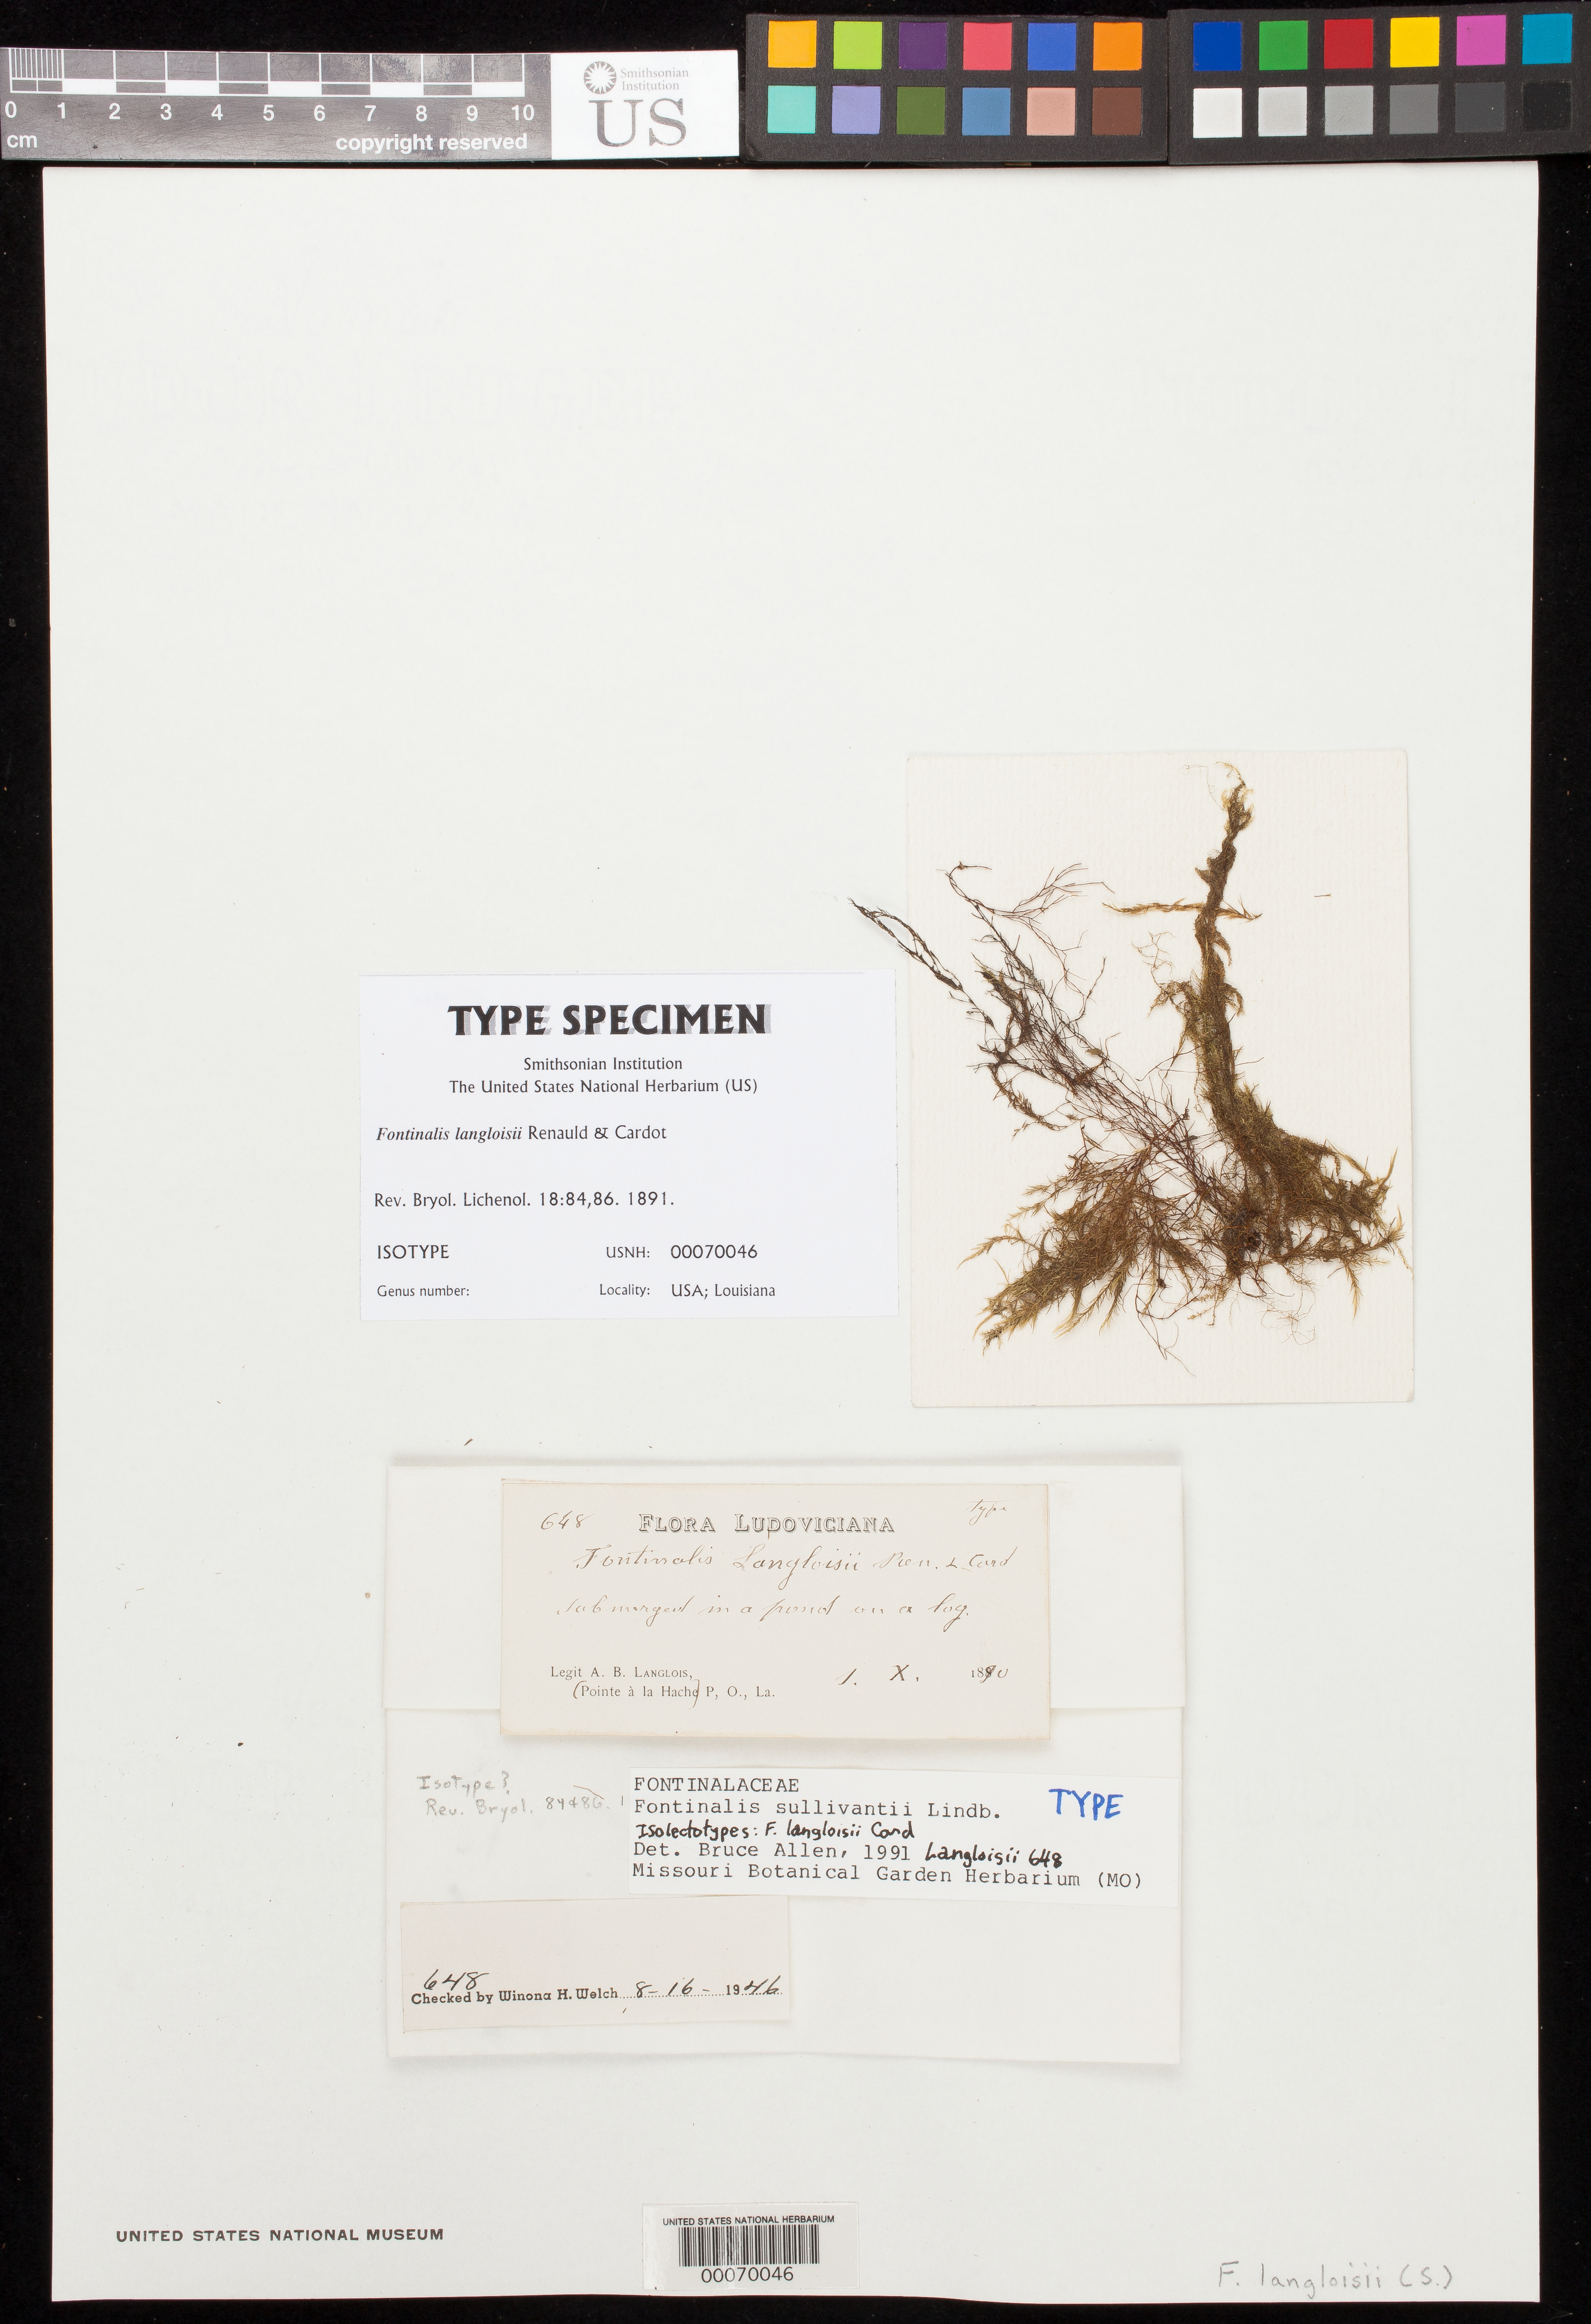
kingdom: Plantae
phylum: Bryophyta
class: Bryopsida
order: Hypnales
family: Fontinalaceae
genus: Fontinalis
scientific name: Fontinalis langloisii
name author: Renauld & Cardot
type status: Isotype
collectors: A. B. Langlois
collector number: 648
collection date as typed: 01 Oct 1890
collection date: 1890-10-01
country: United States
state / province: Louisiana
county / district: Saint Martin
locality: St. Martinsville.